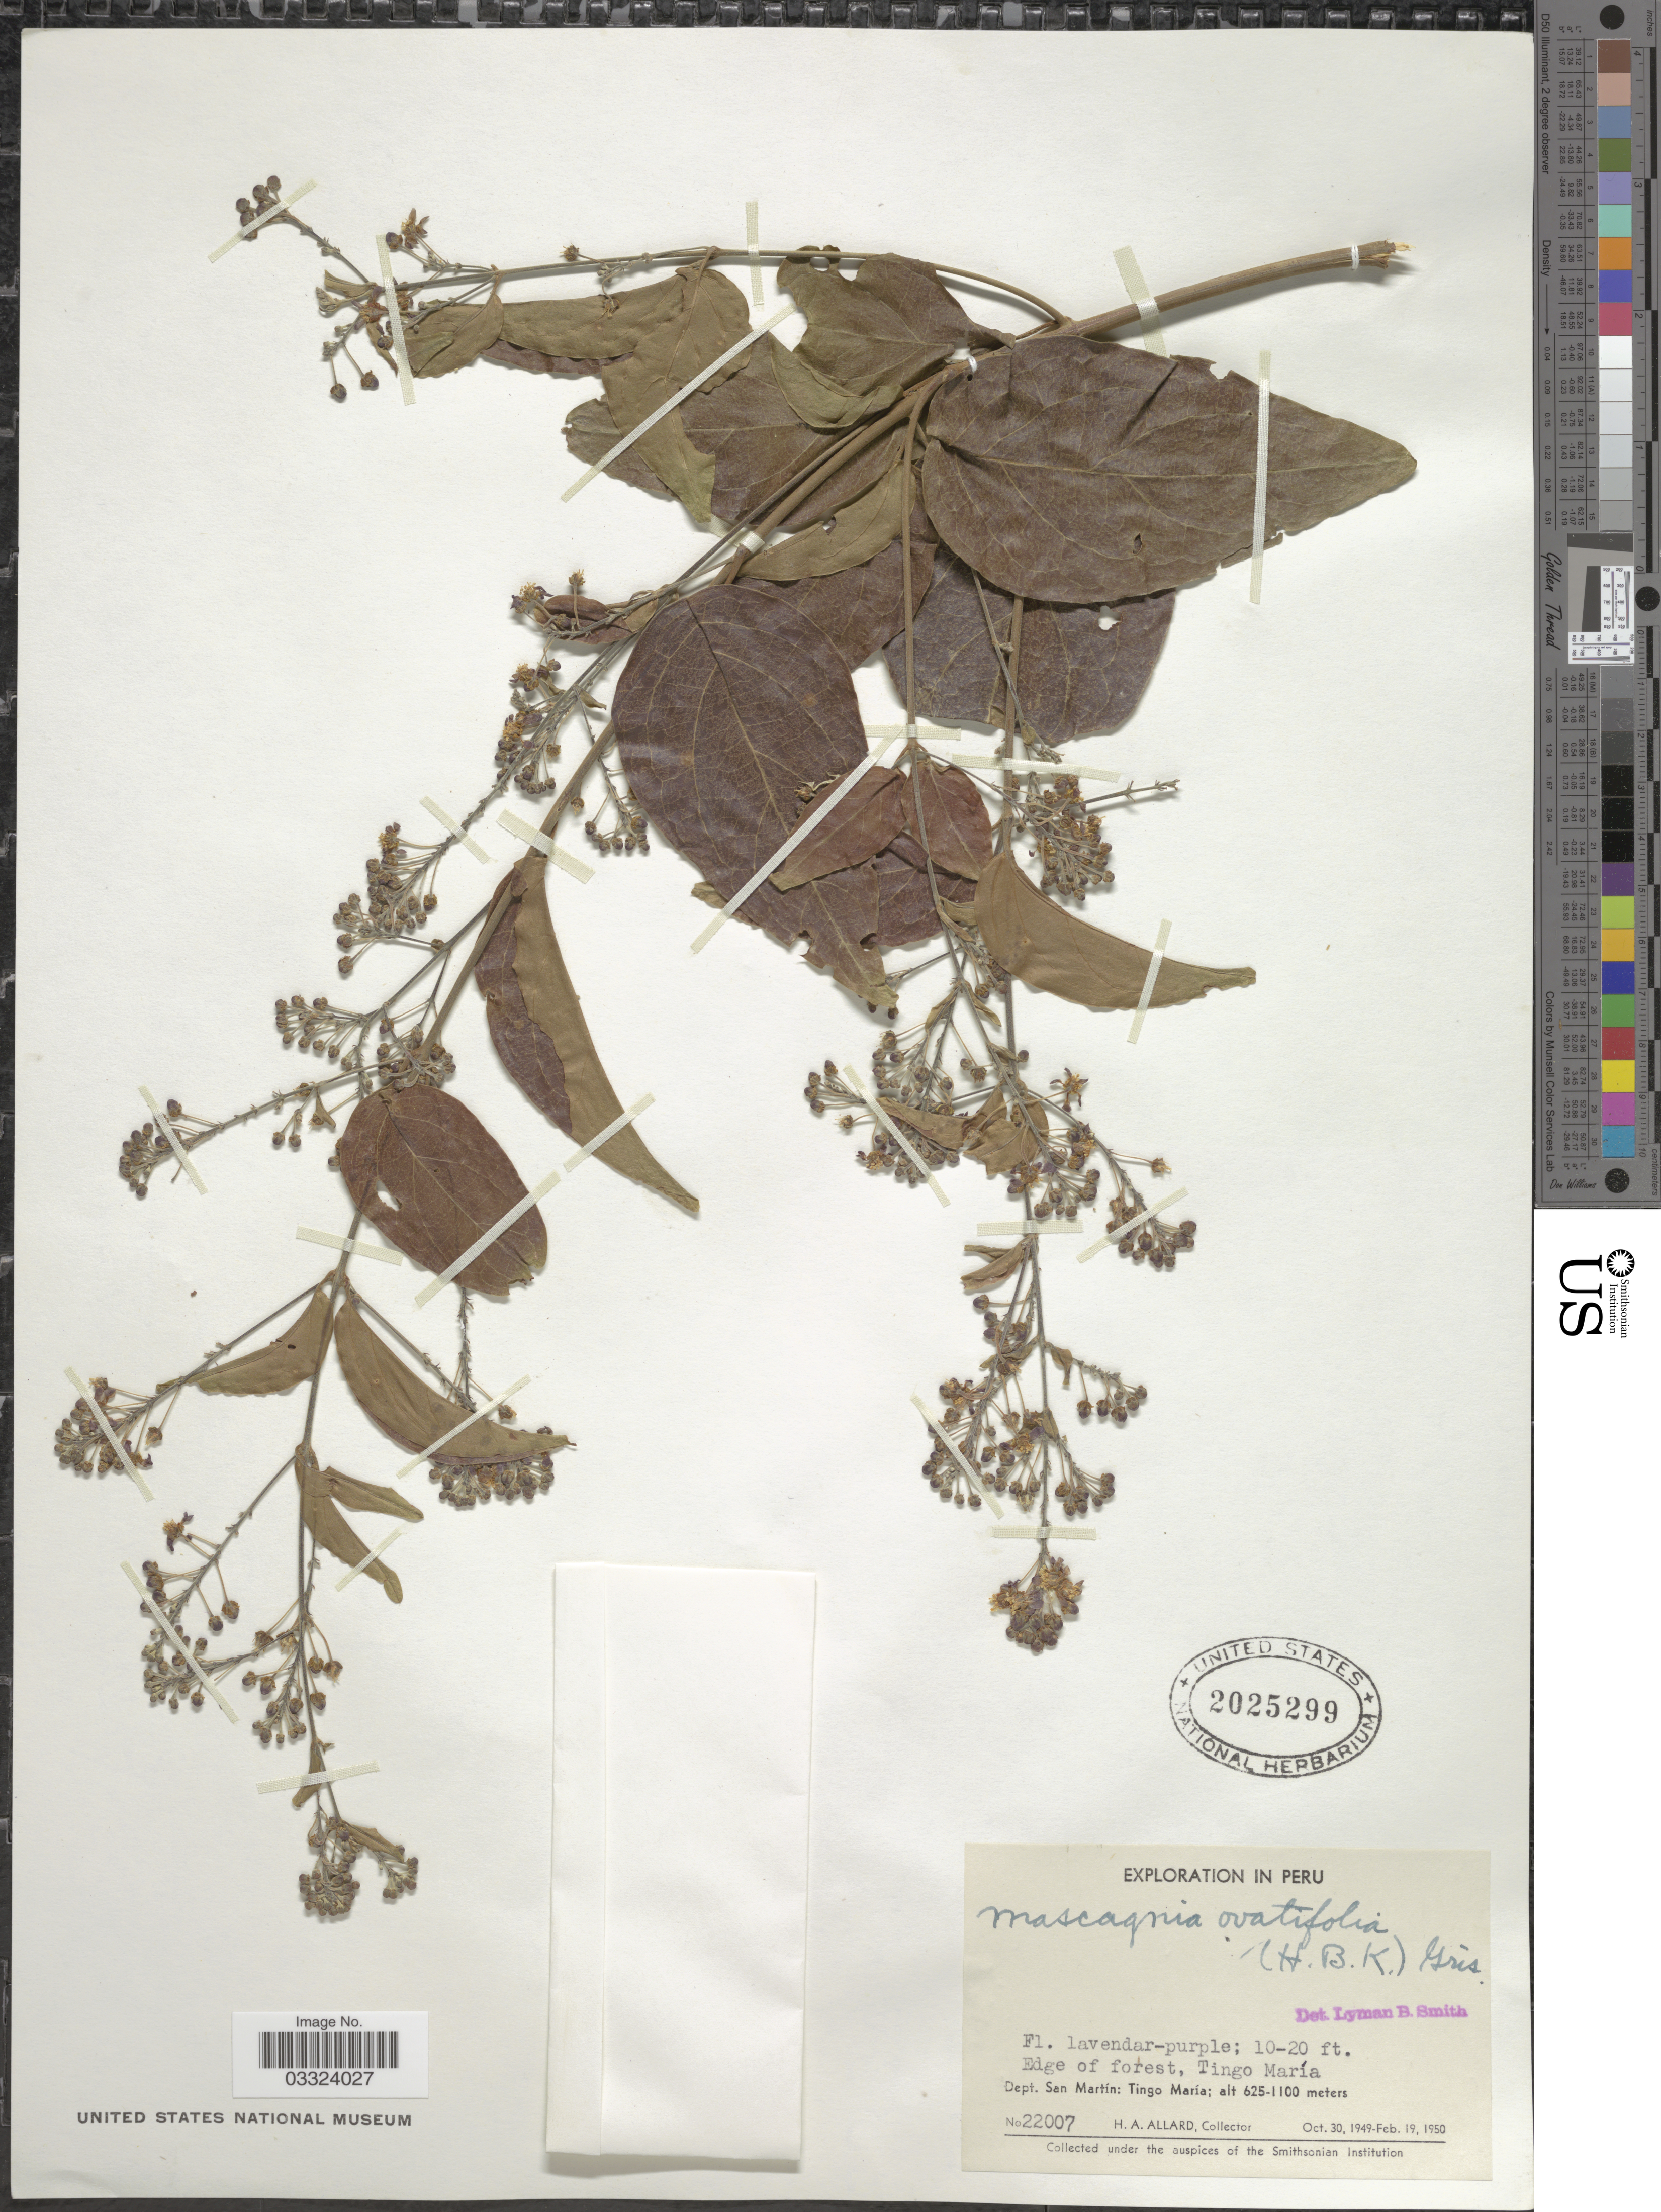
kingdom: Plantae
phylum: Tracheophyta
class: Magnoliopsida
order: Malpighiales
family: Malpighiaceae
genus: Mascagnia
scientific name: Mascagnia ovatifolia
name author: (Kunth) Griseb.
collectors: H. A. Allard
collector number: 22007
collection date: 1949-10-30/1950-02-19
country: Peru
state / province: San Martín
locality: Tingo María, Dept. San Martín: Tingo María.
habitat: edge of forest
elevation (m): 625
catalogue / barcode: US 2025299